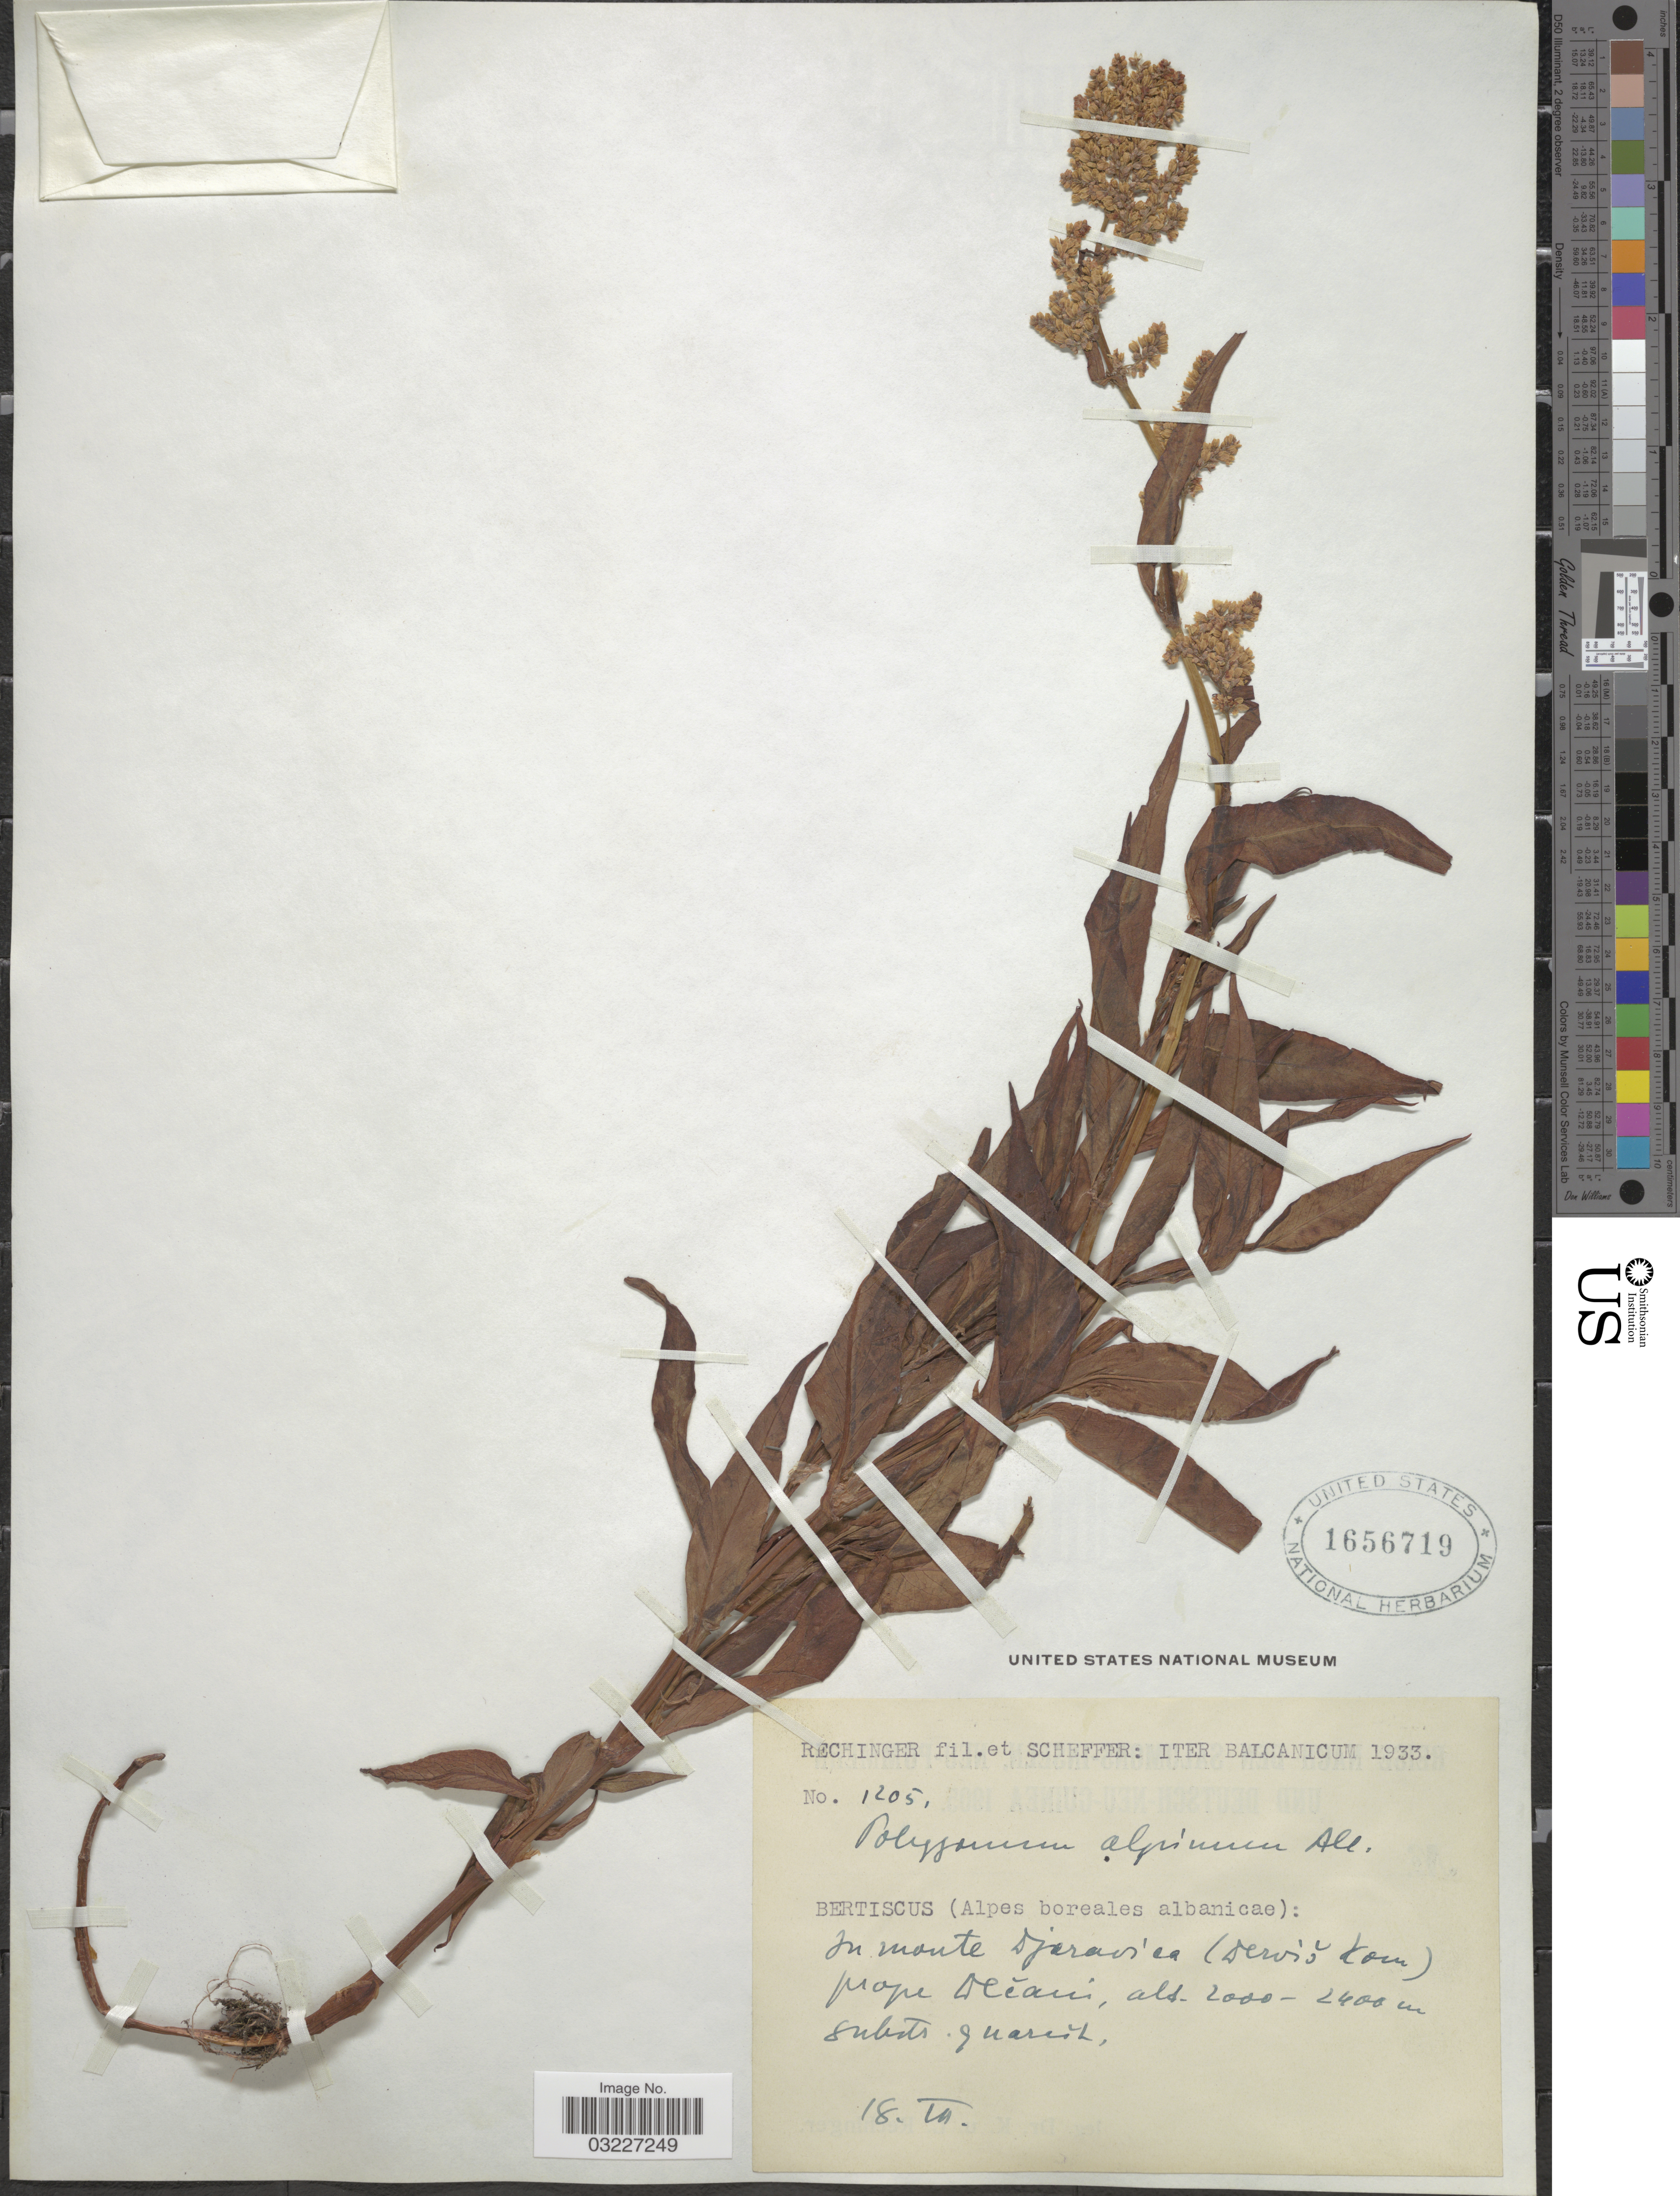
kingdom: Plantae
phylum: Tracheophyta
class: Magnoliopsida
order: Caryophyllales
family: Polygonaceae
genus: Koenigia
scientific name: Koenigia alpina var. alpina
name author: (All.) T.M. Schust. & Reveal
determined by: Strong, Mark T., (BOT), Smithsonian Institution - National Museum of Natural History (UNITED STATES)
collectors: -- Rechinger & Scheffer, --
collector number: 1205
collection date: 1933-06-18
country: Turkmenistan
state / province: Balkan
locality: Balcanicum. Bertiscus (Alpes boreales albanicae). In monte Djeran'ea[interpreted] (Derviŏ Xom) prope Dlĕani. [interpreted]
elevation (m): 2000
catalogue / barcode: US 1656719